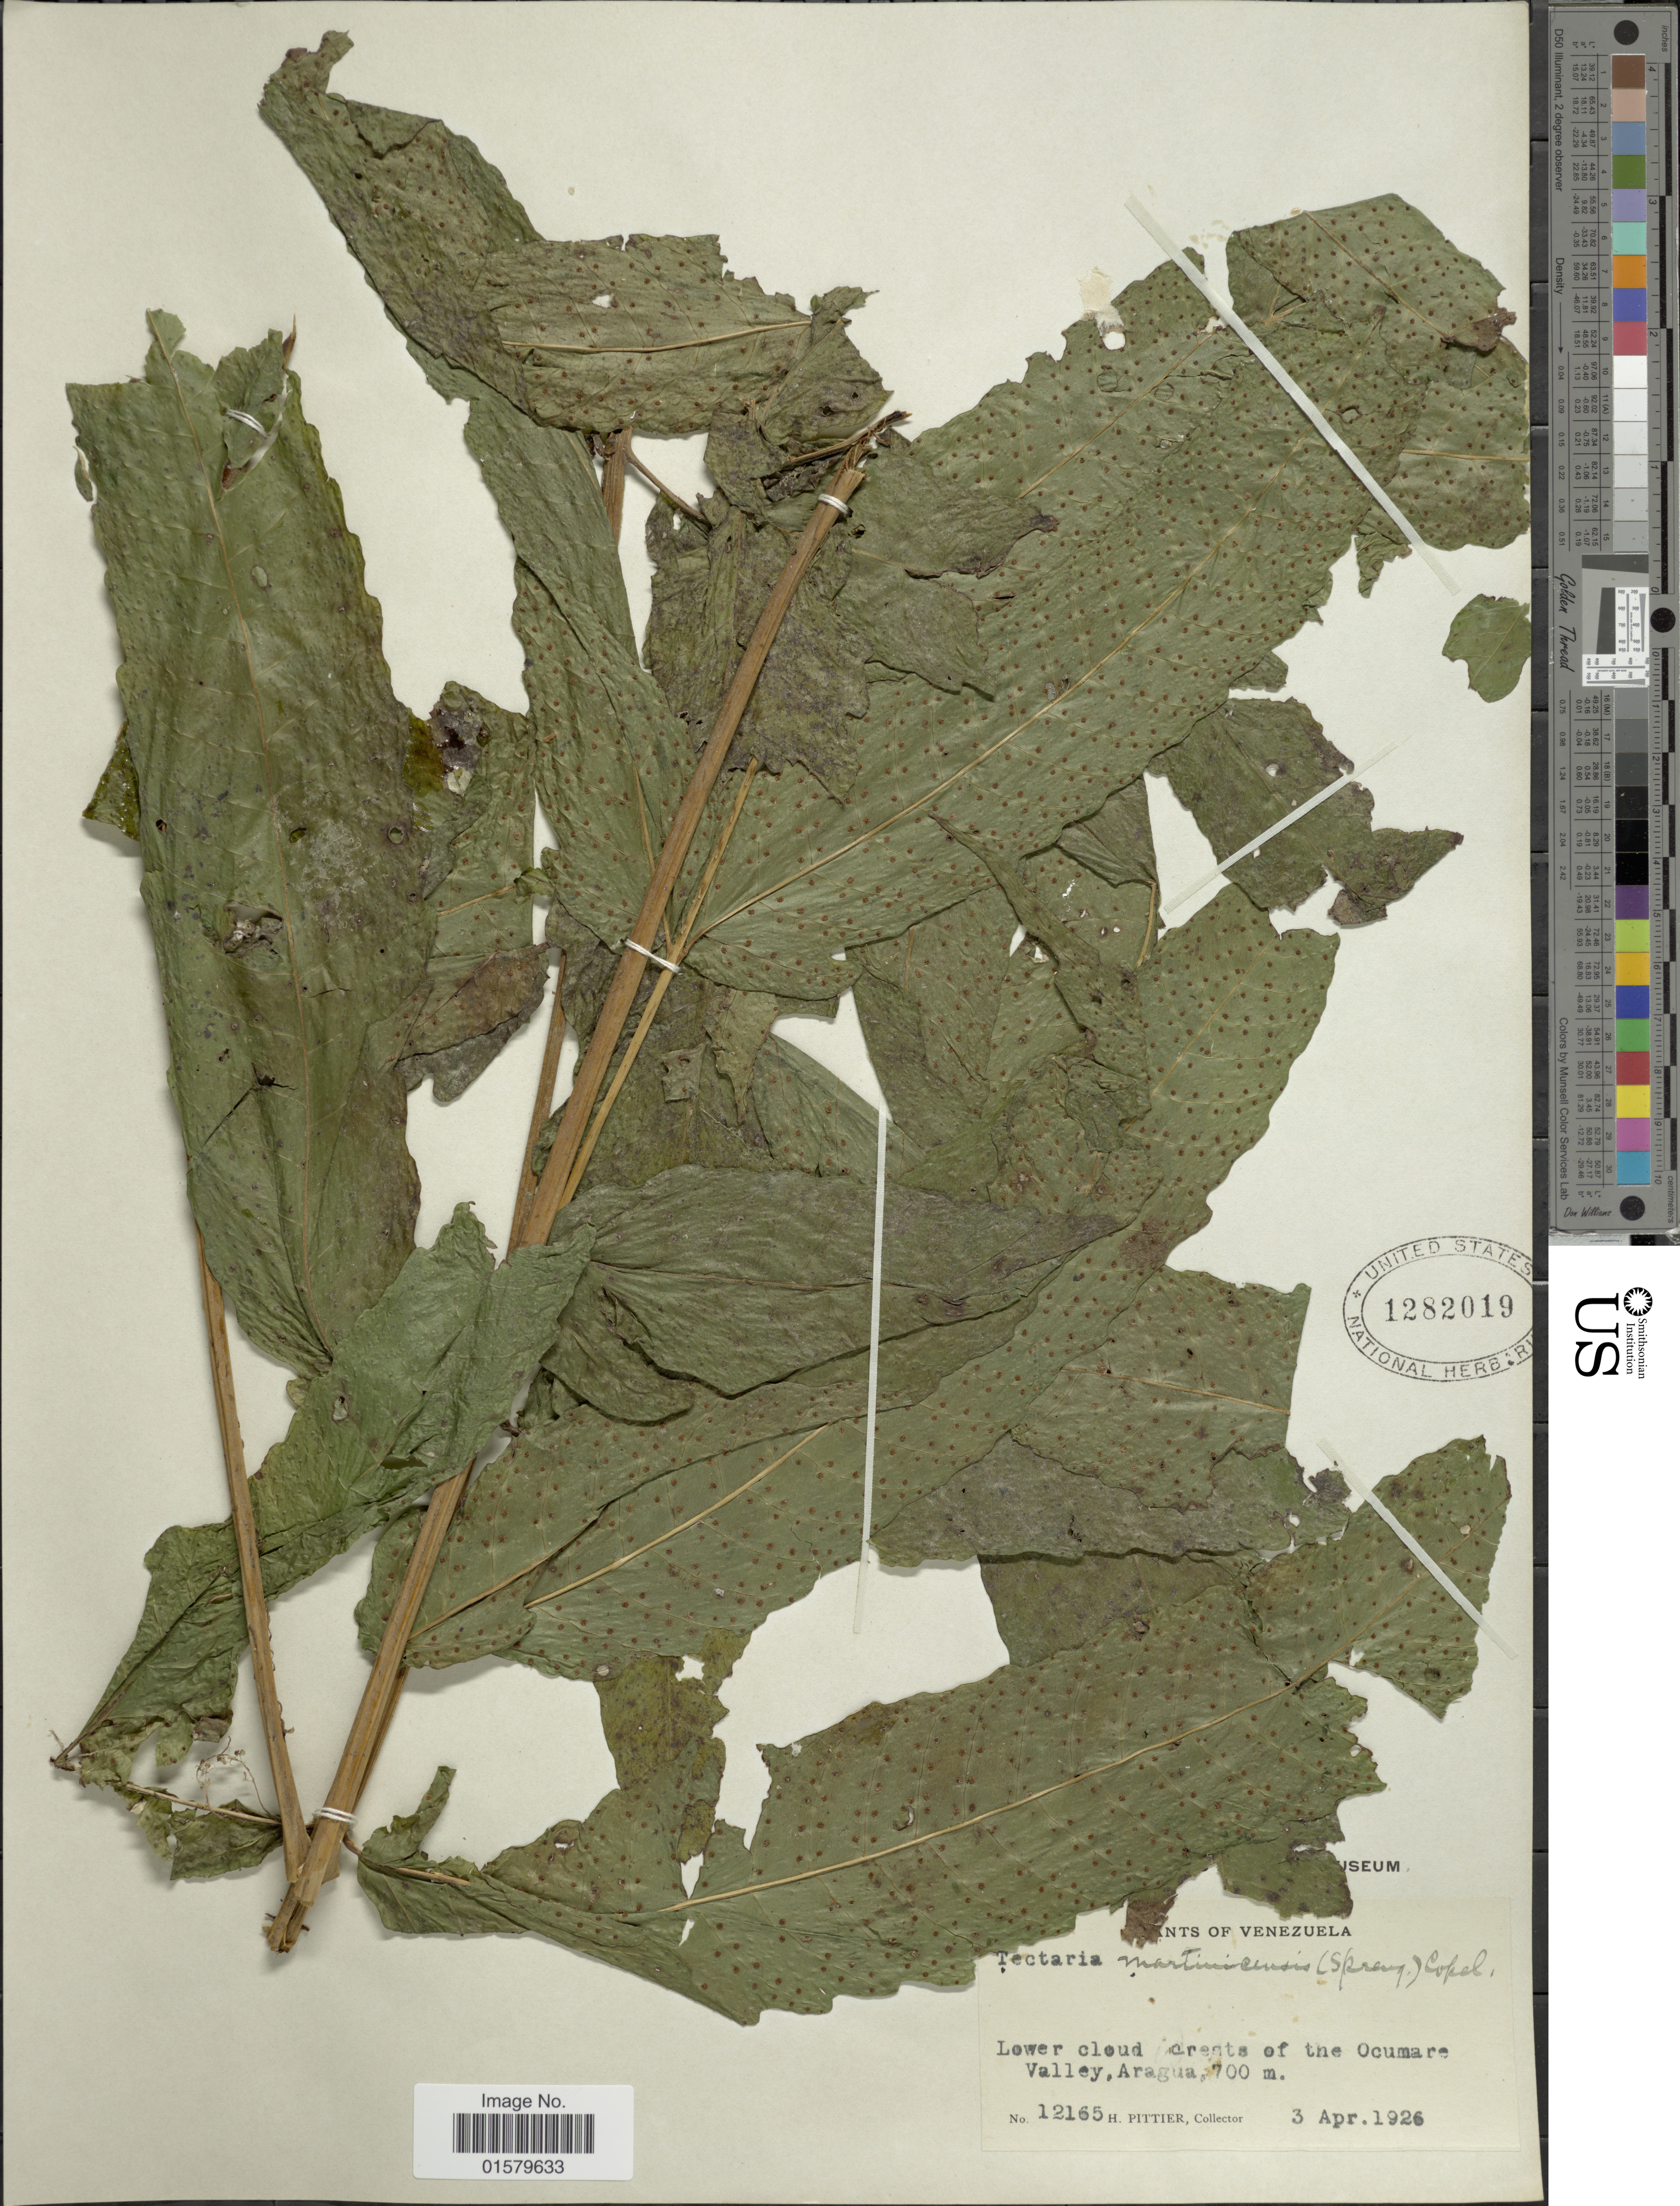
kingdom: Plantae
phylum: Tracheophyta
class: Polypodiopsida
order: Polypodiales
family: Tectariaceae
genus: Tectaria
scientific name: Tectaria incisa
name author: Cav.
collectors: H. F. Pittier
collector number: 12165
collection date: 1926-04-03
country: Venezuela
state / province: Aragua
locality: Lower cloud, crests of the Ocumare Valley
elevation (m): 700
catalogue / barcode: US 1282019